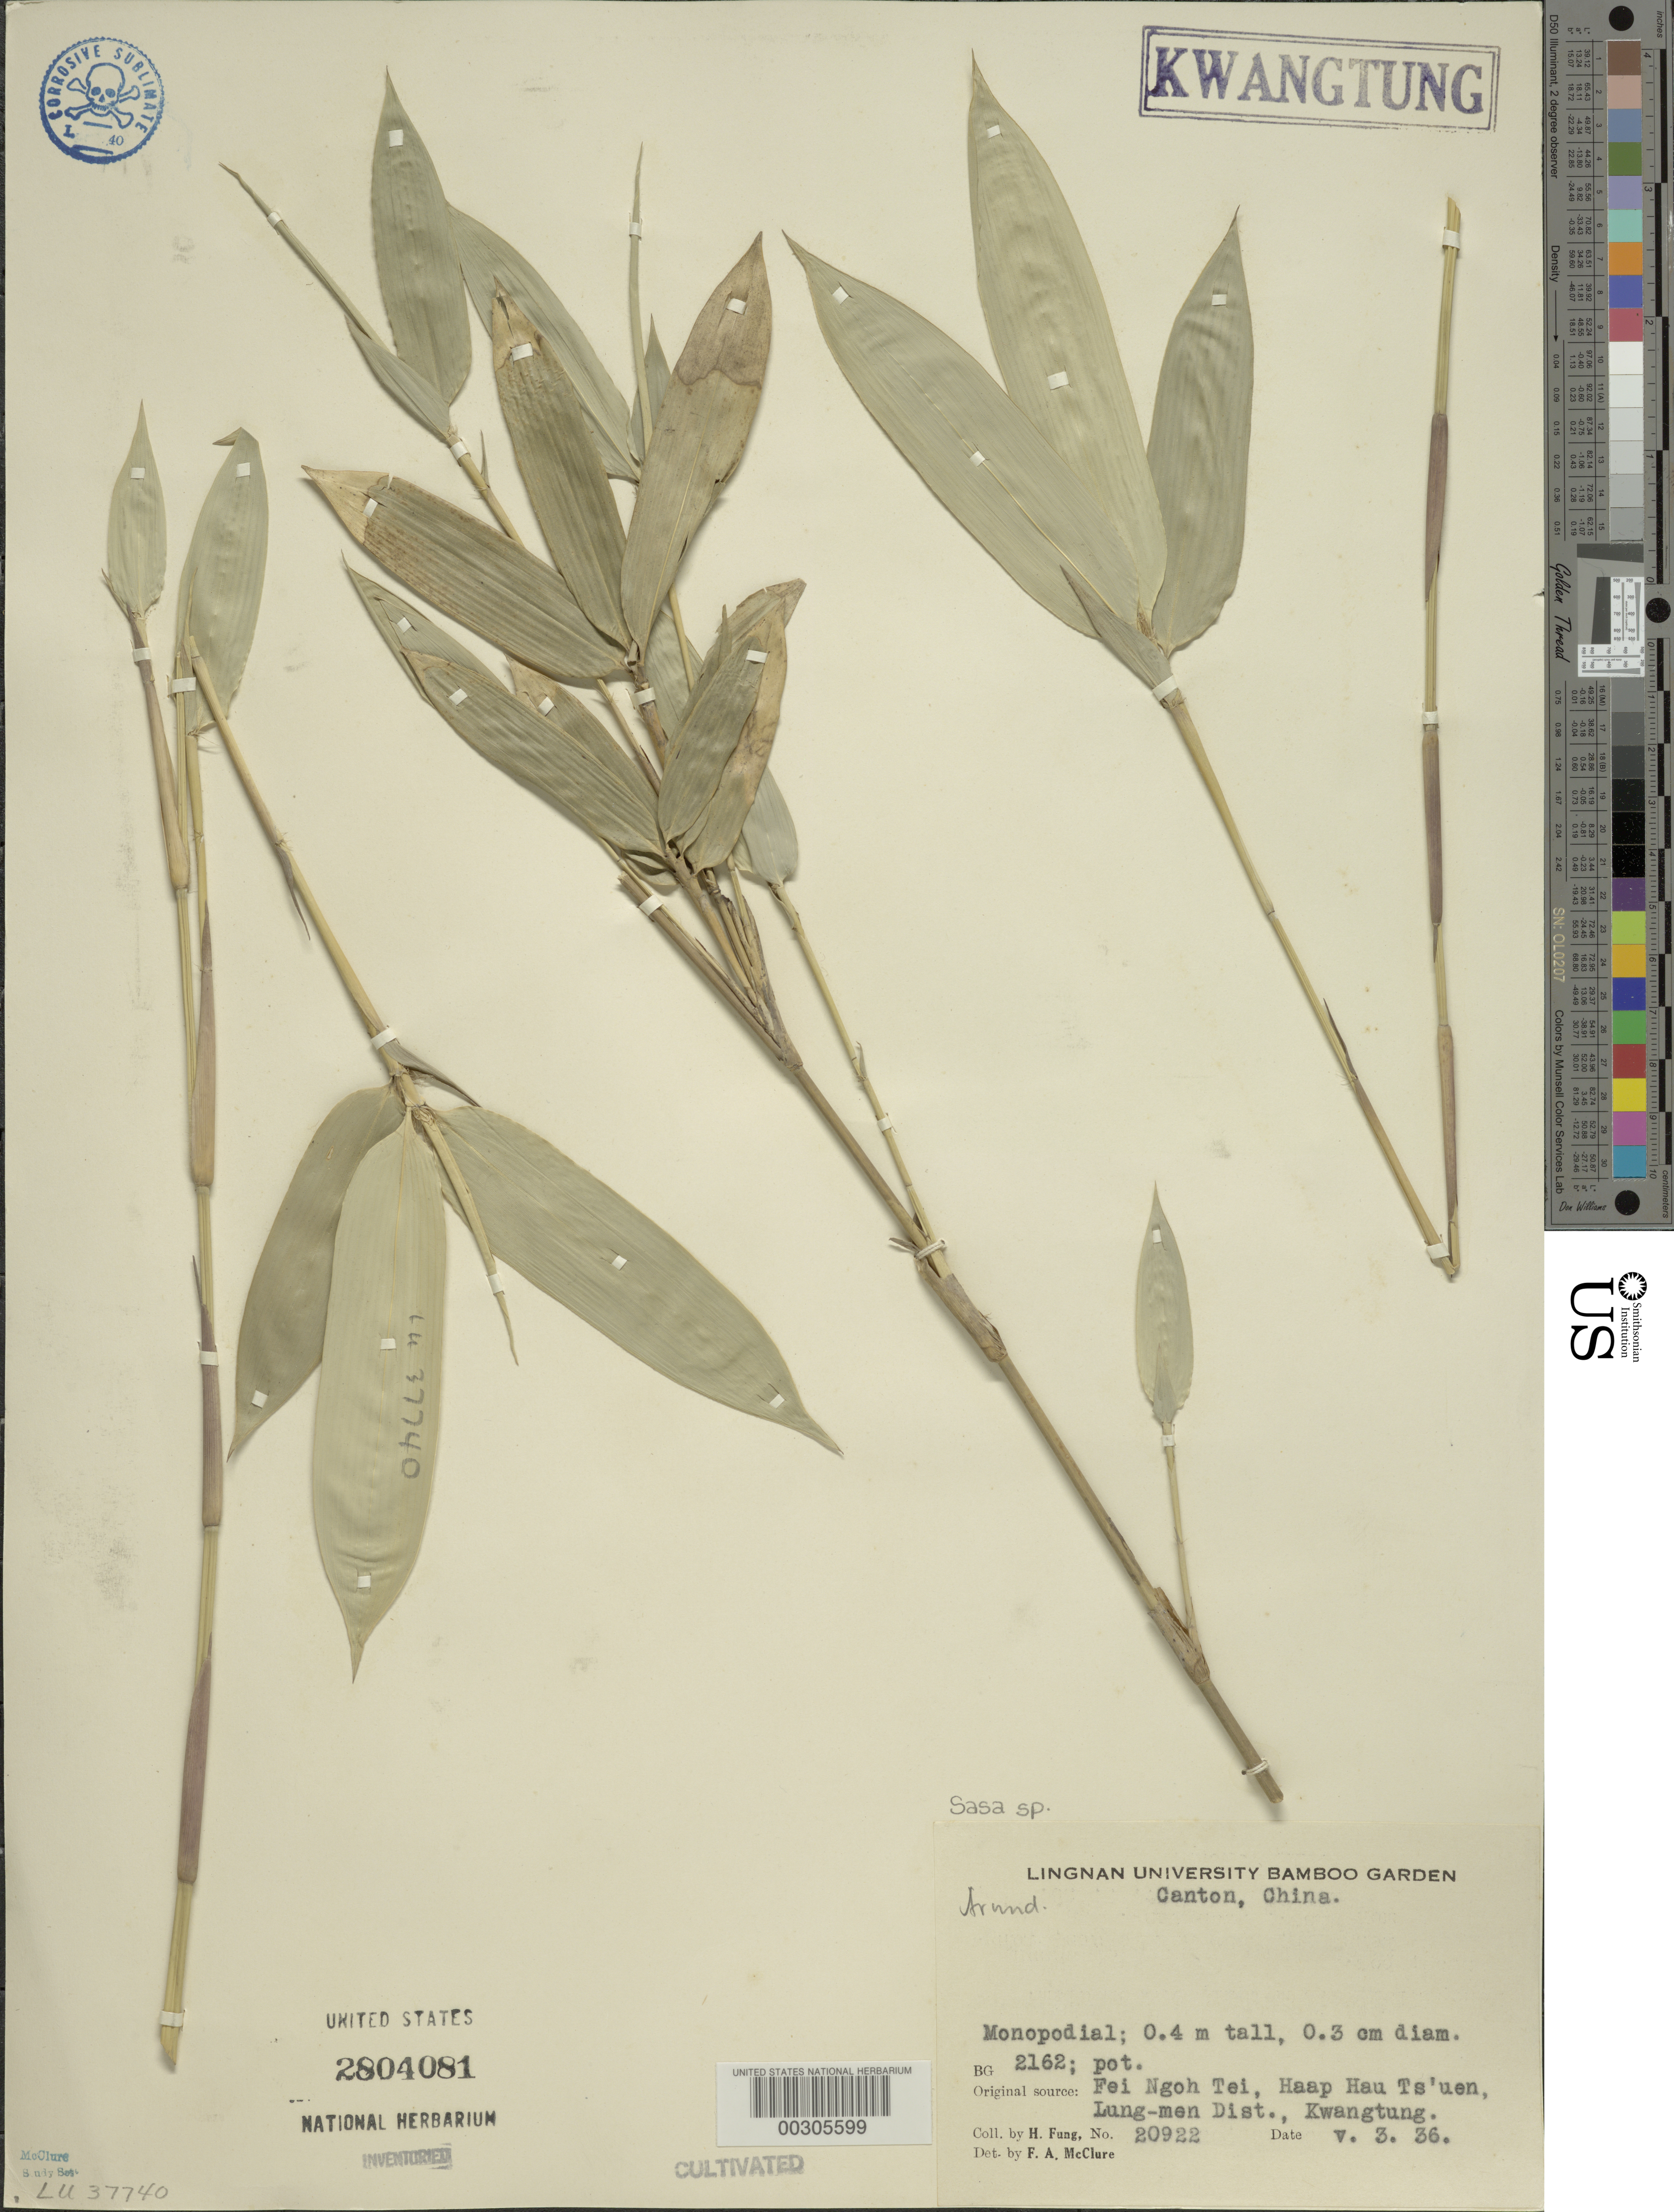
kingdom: Plantae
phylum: Tracheophyta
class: Liliopsida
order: Poales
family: Poaceae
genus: Sasa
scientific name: Sasa sp.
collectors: H. L. Fung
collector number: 20922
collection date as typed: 03 May 1936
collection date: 1936-05-03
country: China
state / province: Guangdong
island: Honam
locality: Lingnan Univ. Bamboo Garden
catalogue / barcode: US 2804081